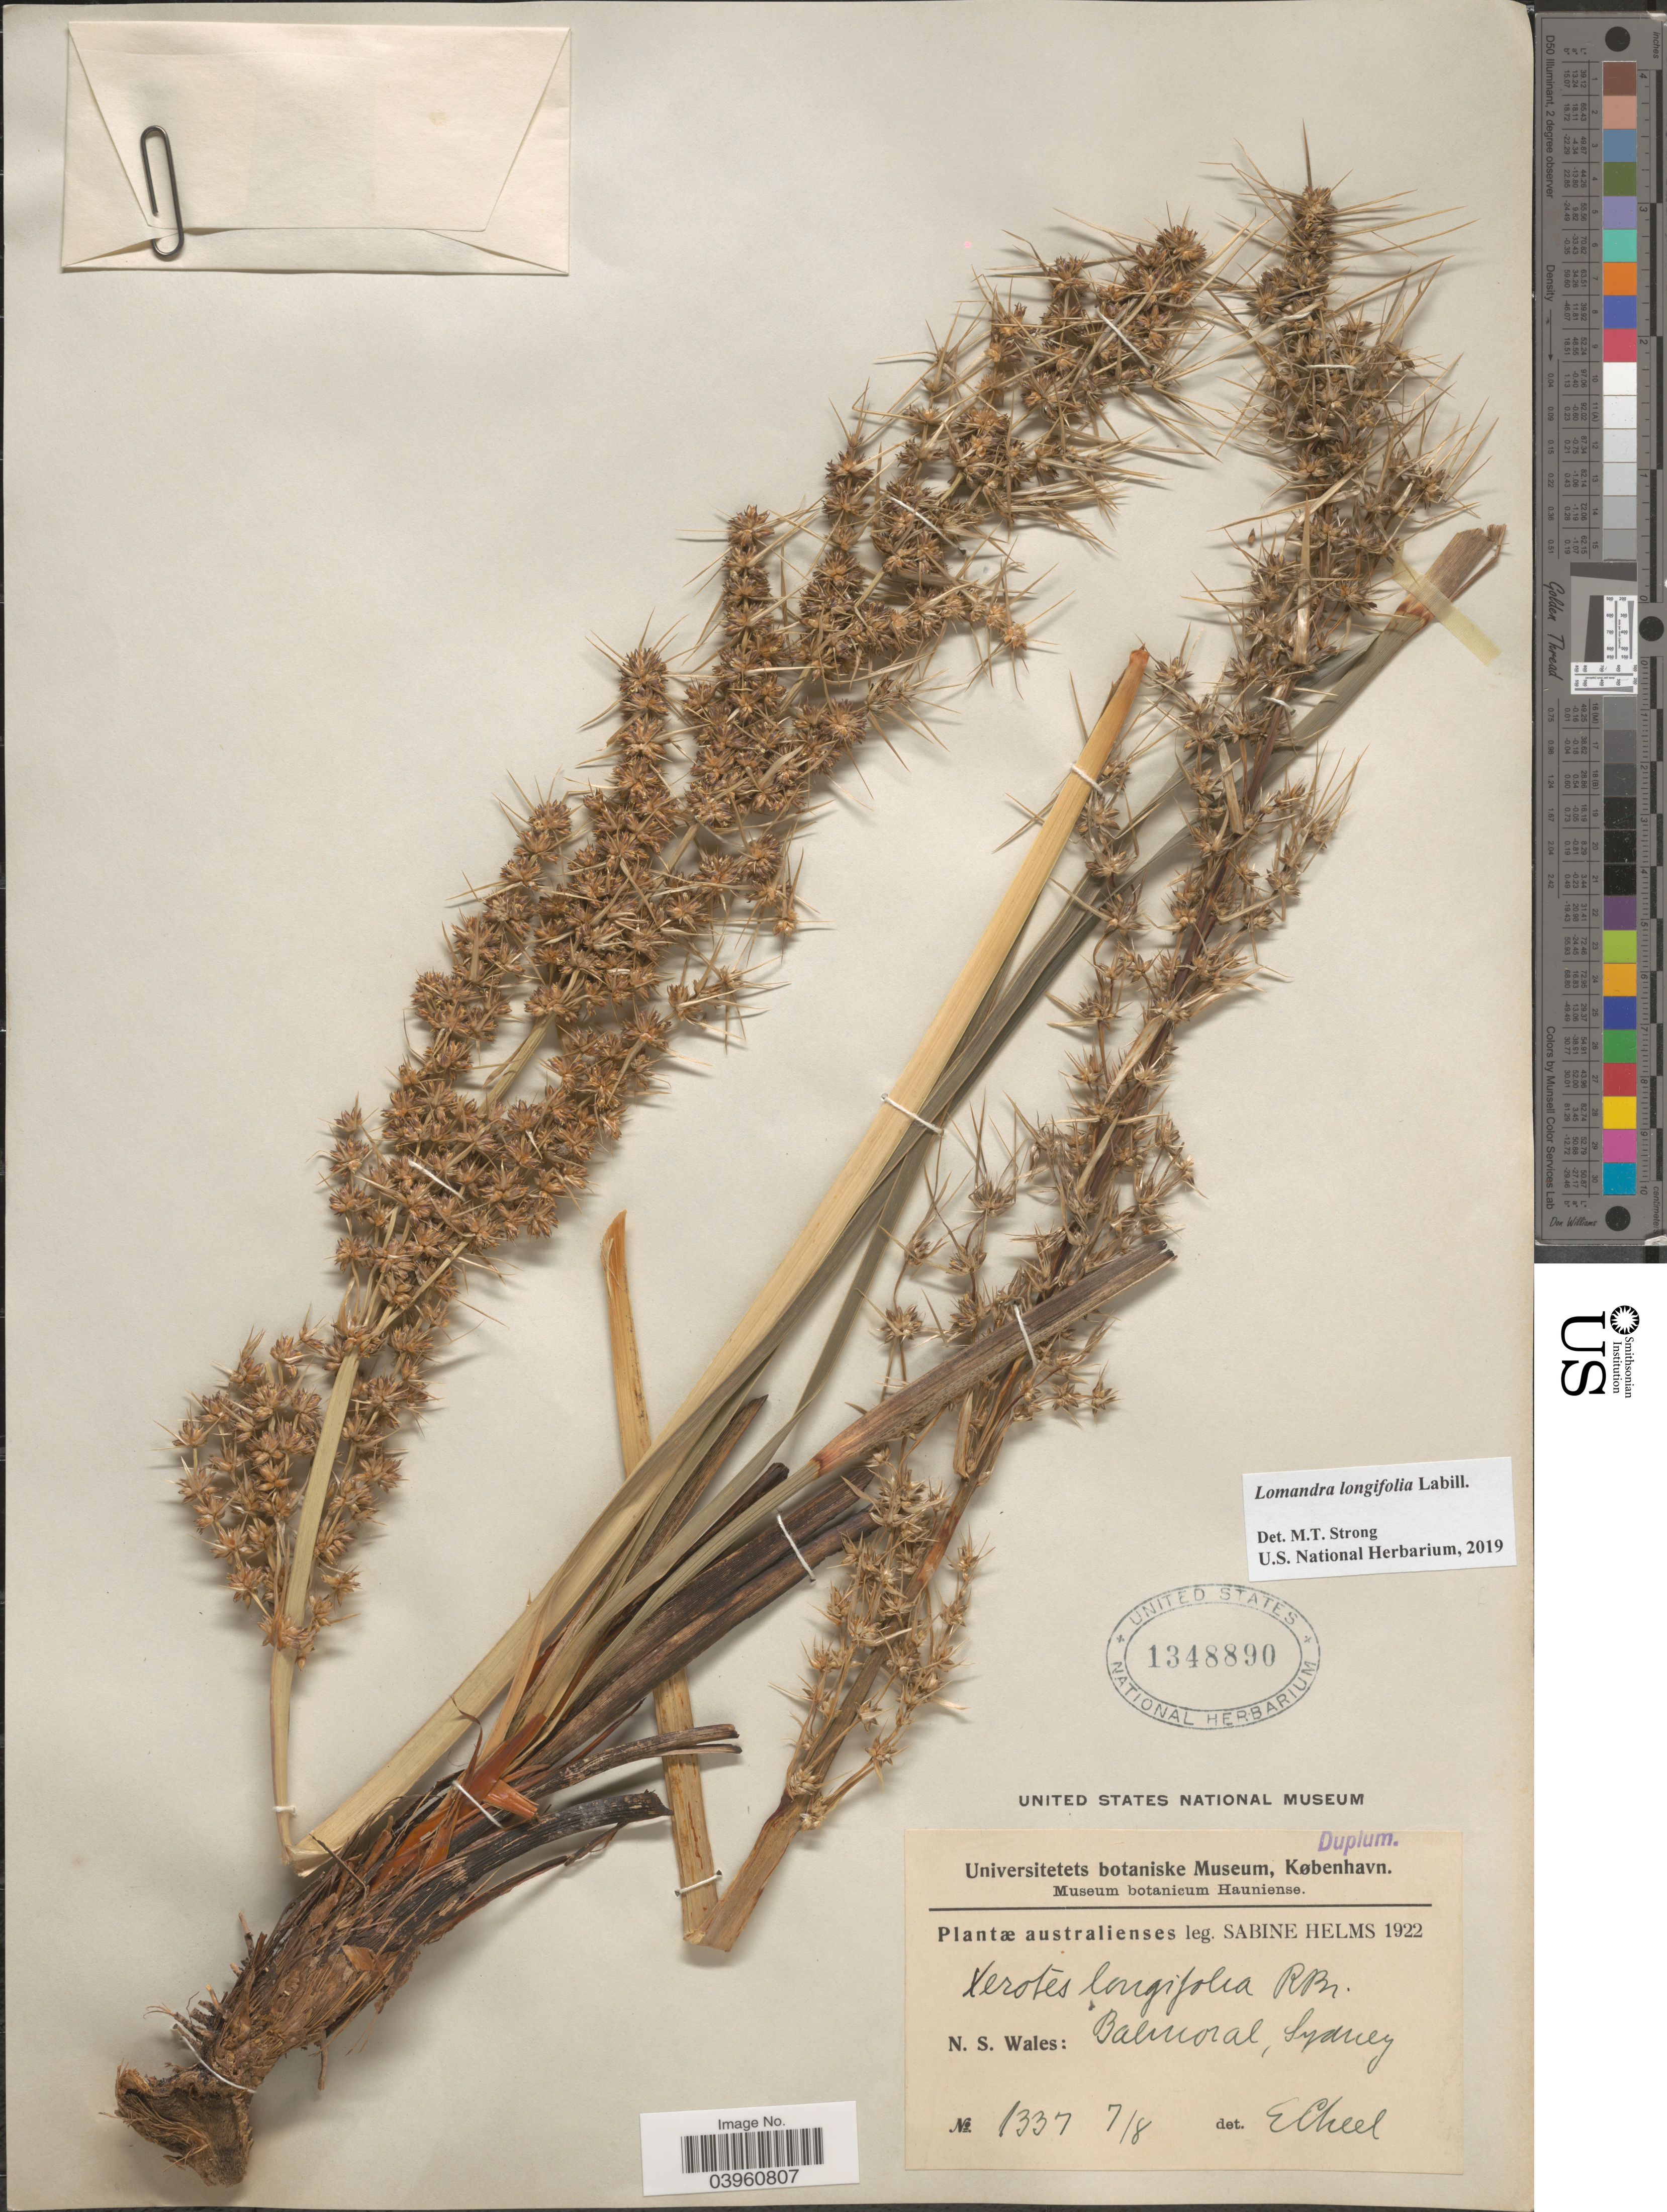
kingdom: Plantae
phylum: Tracheophyta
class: Liliopsida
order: Asparagales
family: Asparagaceae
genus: Lomandra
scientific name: Lomandra longifolia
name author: Labill.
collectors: S. Helms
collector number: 1337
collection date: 1922-08-07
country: Australia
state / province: New South Wales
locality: Balmoral, Sydney.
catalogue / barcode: US 1348890